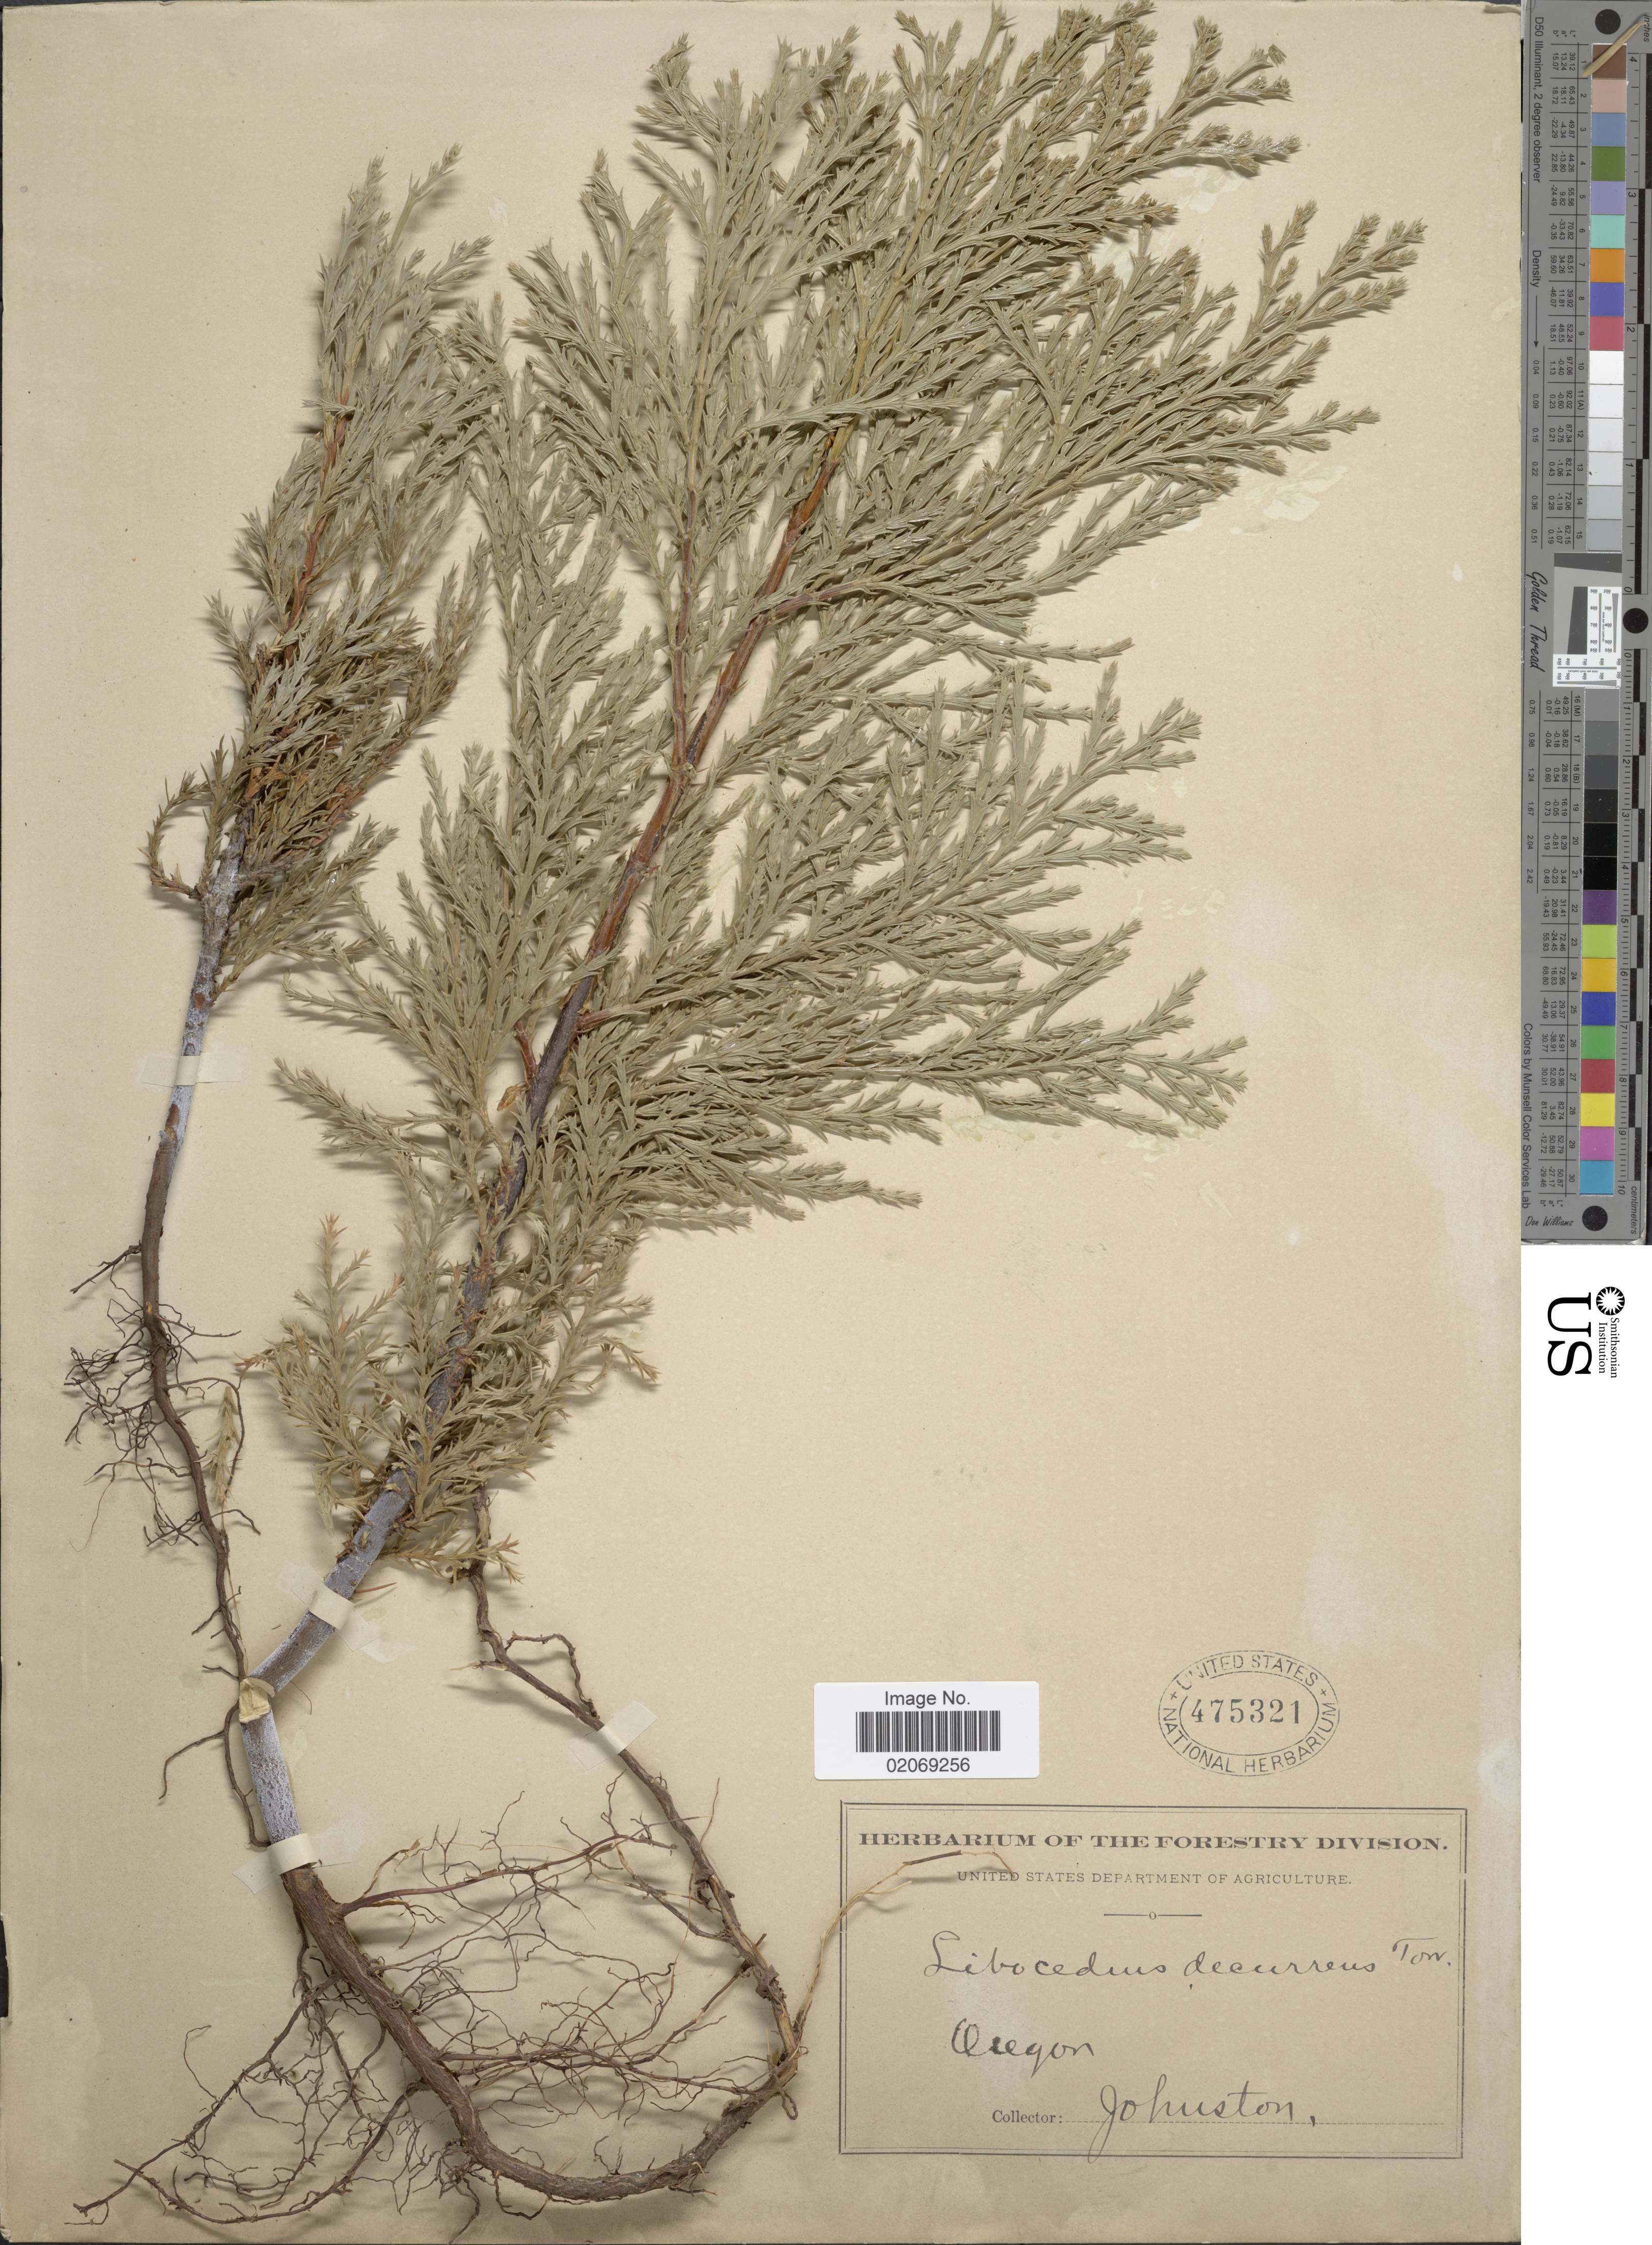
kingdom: Plantae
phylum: Tracheophyta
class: Pinopsida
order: Pinales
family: Cupressaceae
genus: Libocedrus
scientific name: Libocedrus decurrens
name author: Torr.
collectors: Johnston, --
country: United States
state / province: Oregon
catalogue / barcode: US 475321